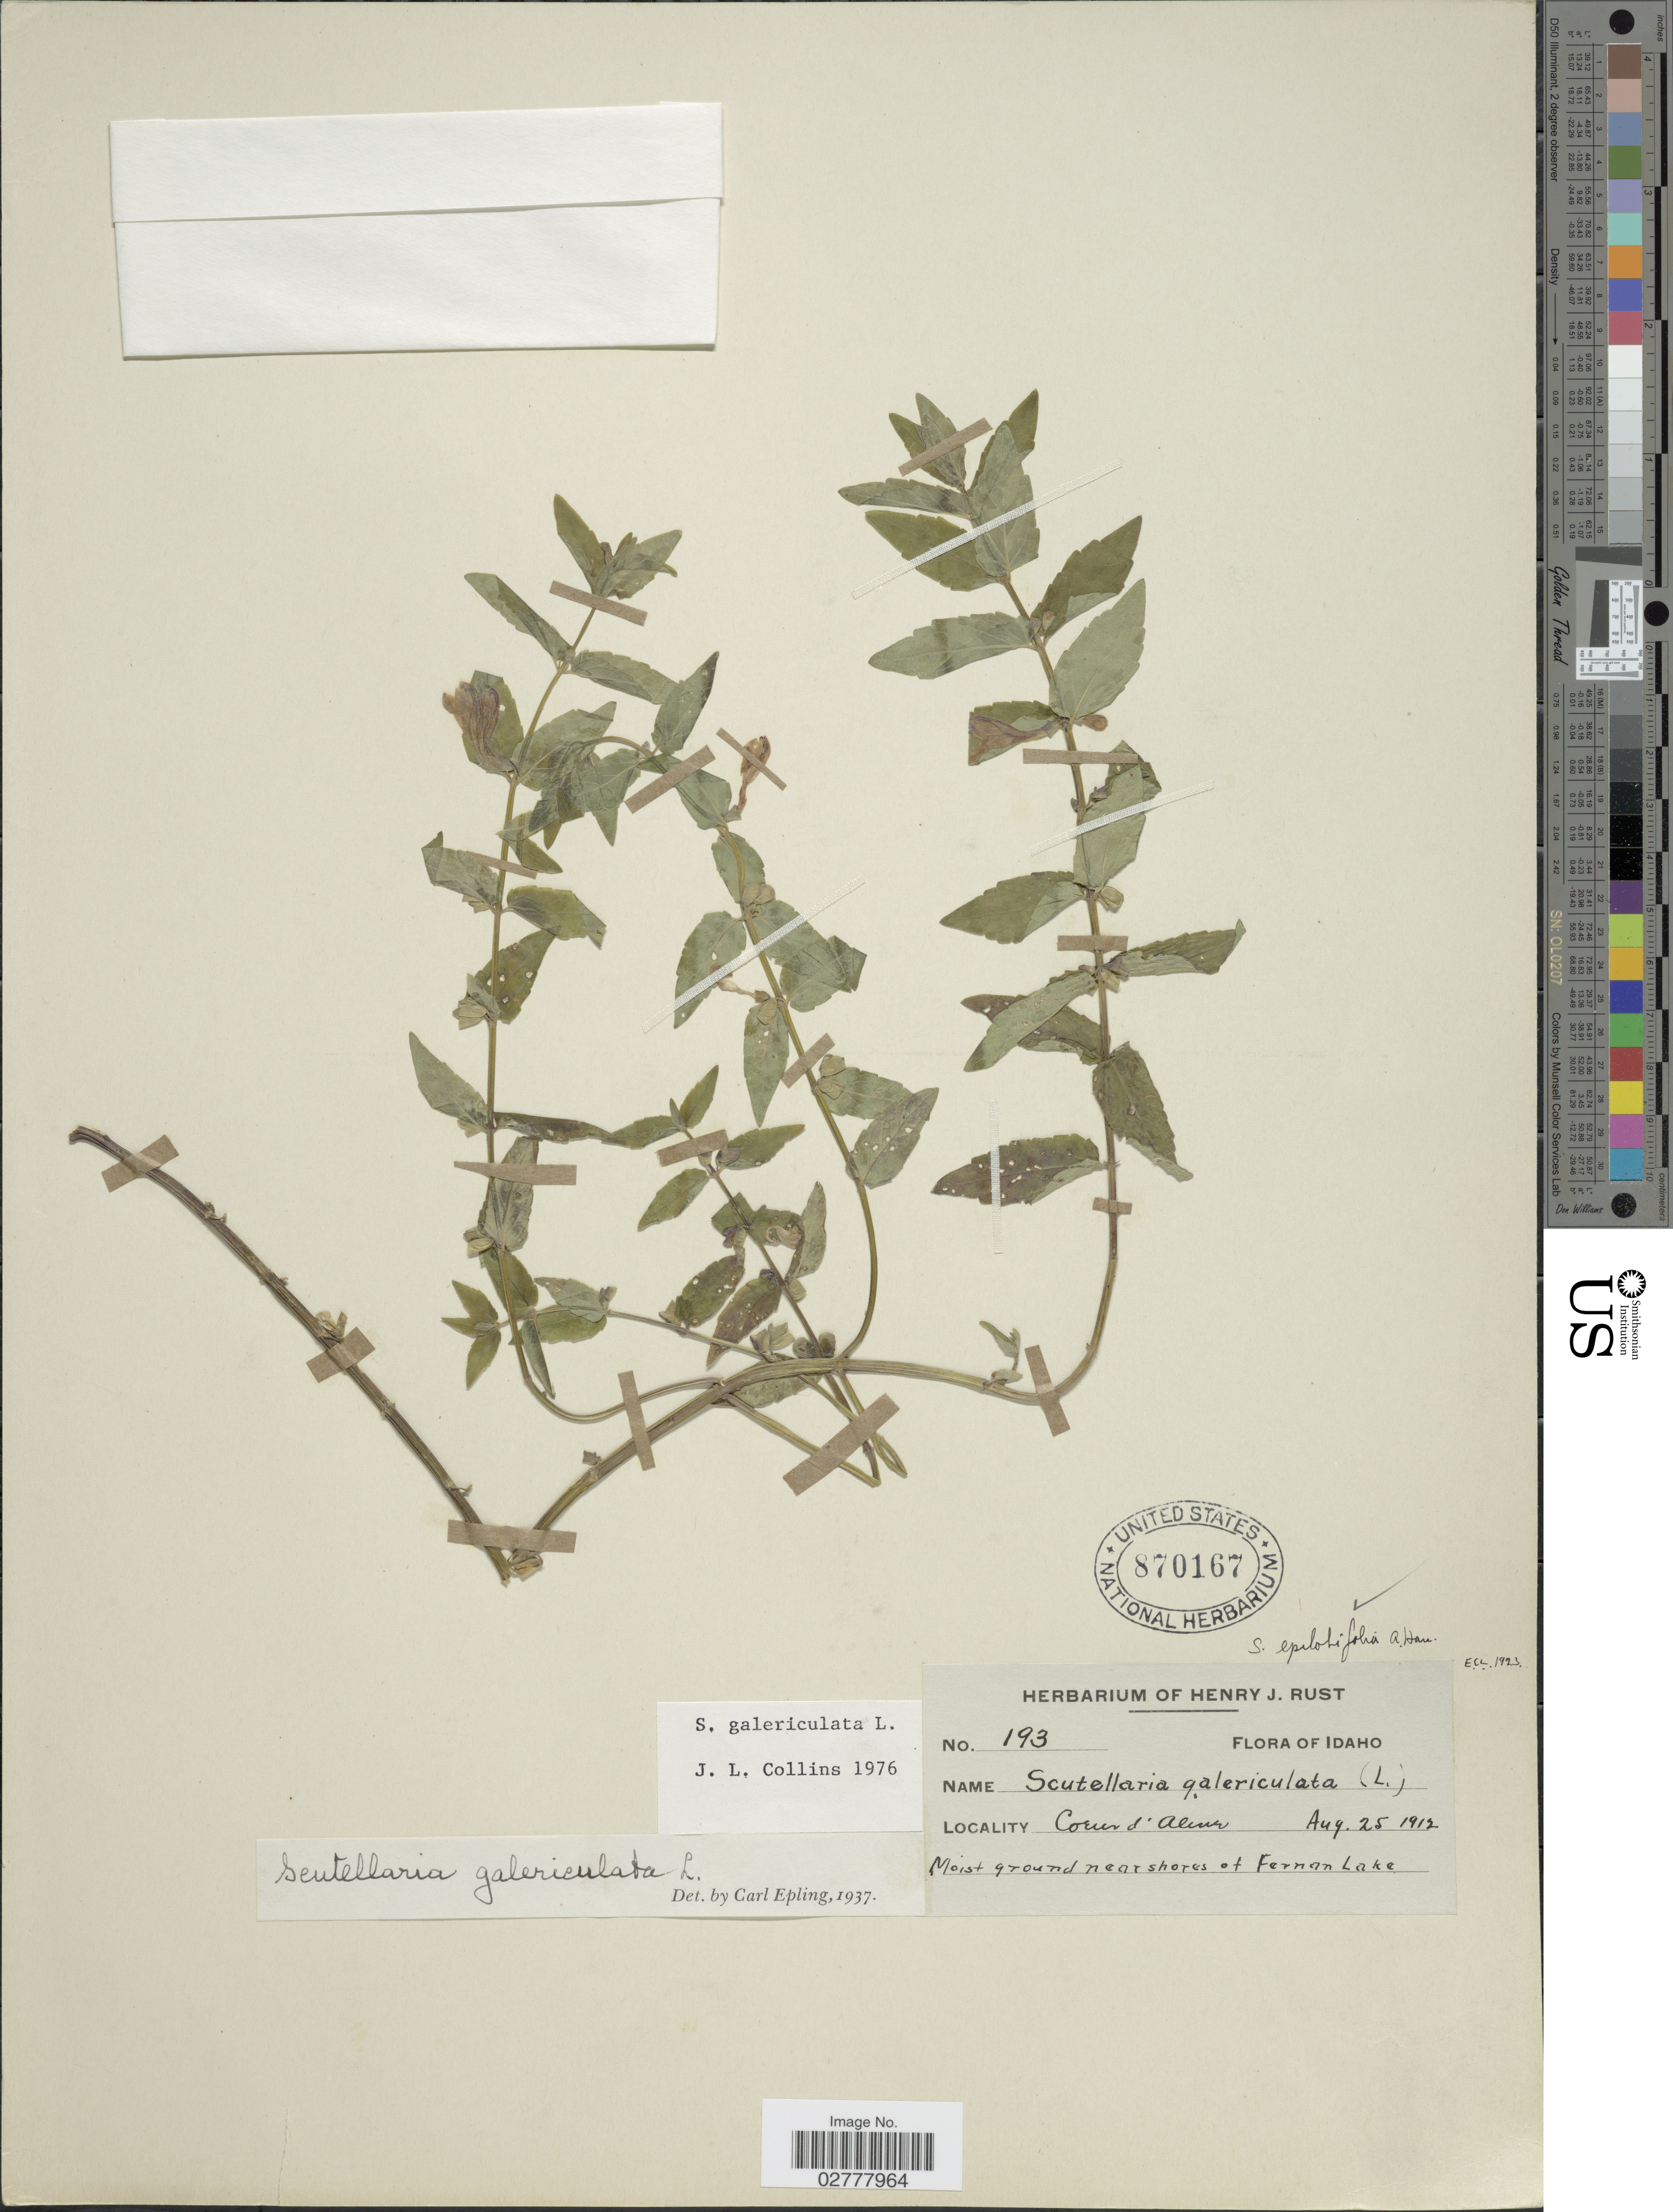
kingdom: Plantae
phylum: Tracheophyta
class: Magnoliopsida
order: Lamiales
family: Lamiaceae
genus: Scutellaria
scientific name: Scutellaria galericulata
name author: L.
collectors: ex herb. Henry J. Rust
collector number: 193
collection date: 1912-08-25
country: United States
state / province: Idaho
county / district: Kootenai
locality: Coeur d'Alene. Moist ground near shores of Fernan Lake.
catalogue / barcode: US 870167